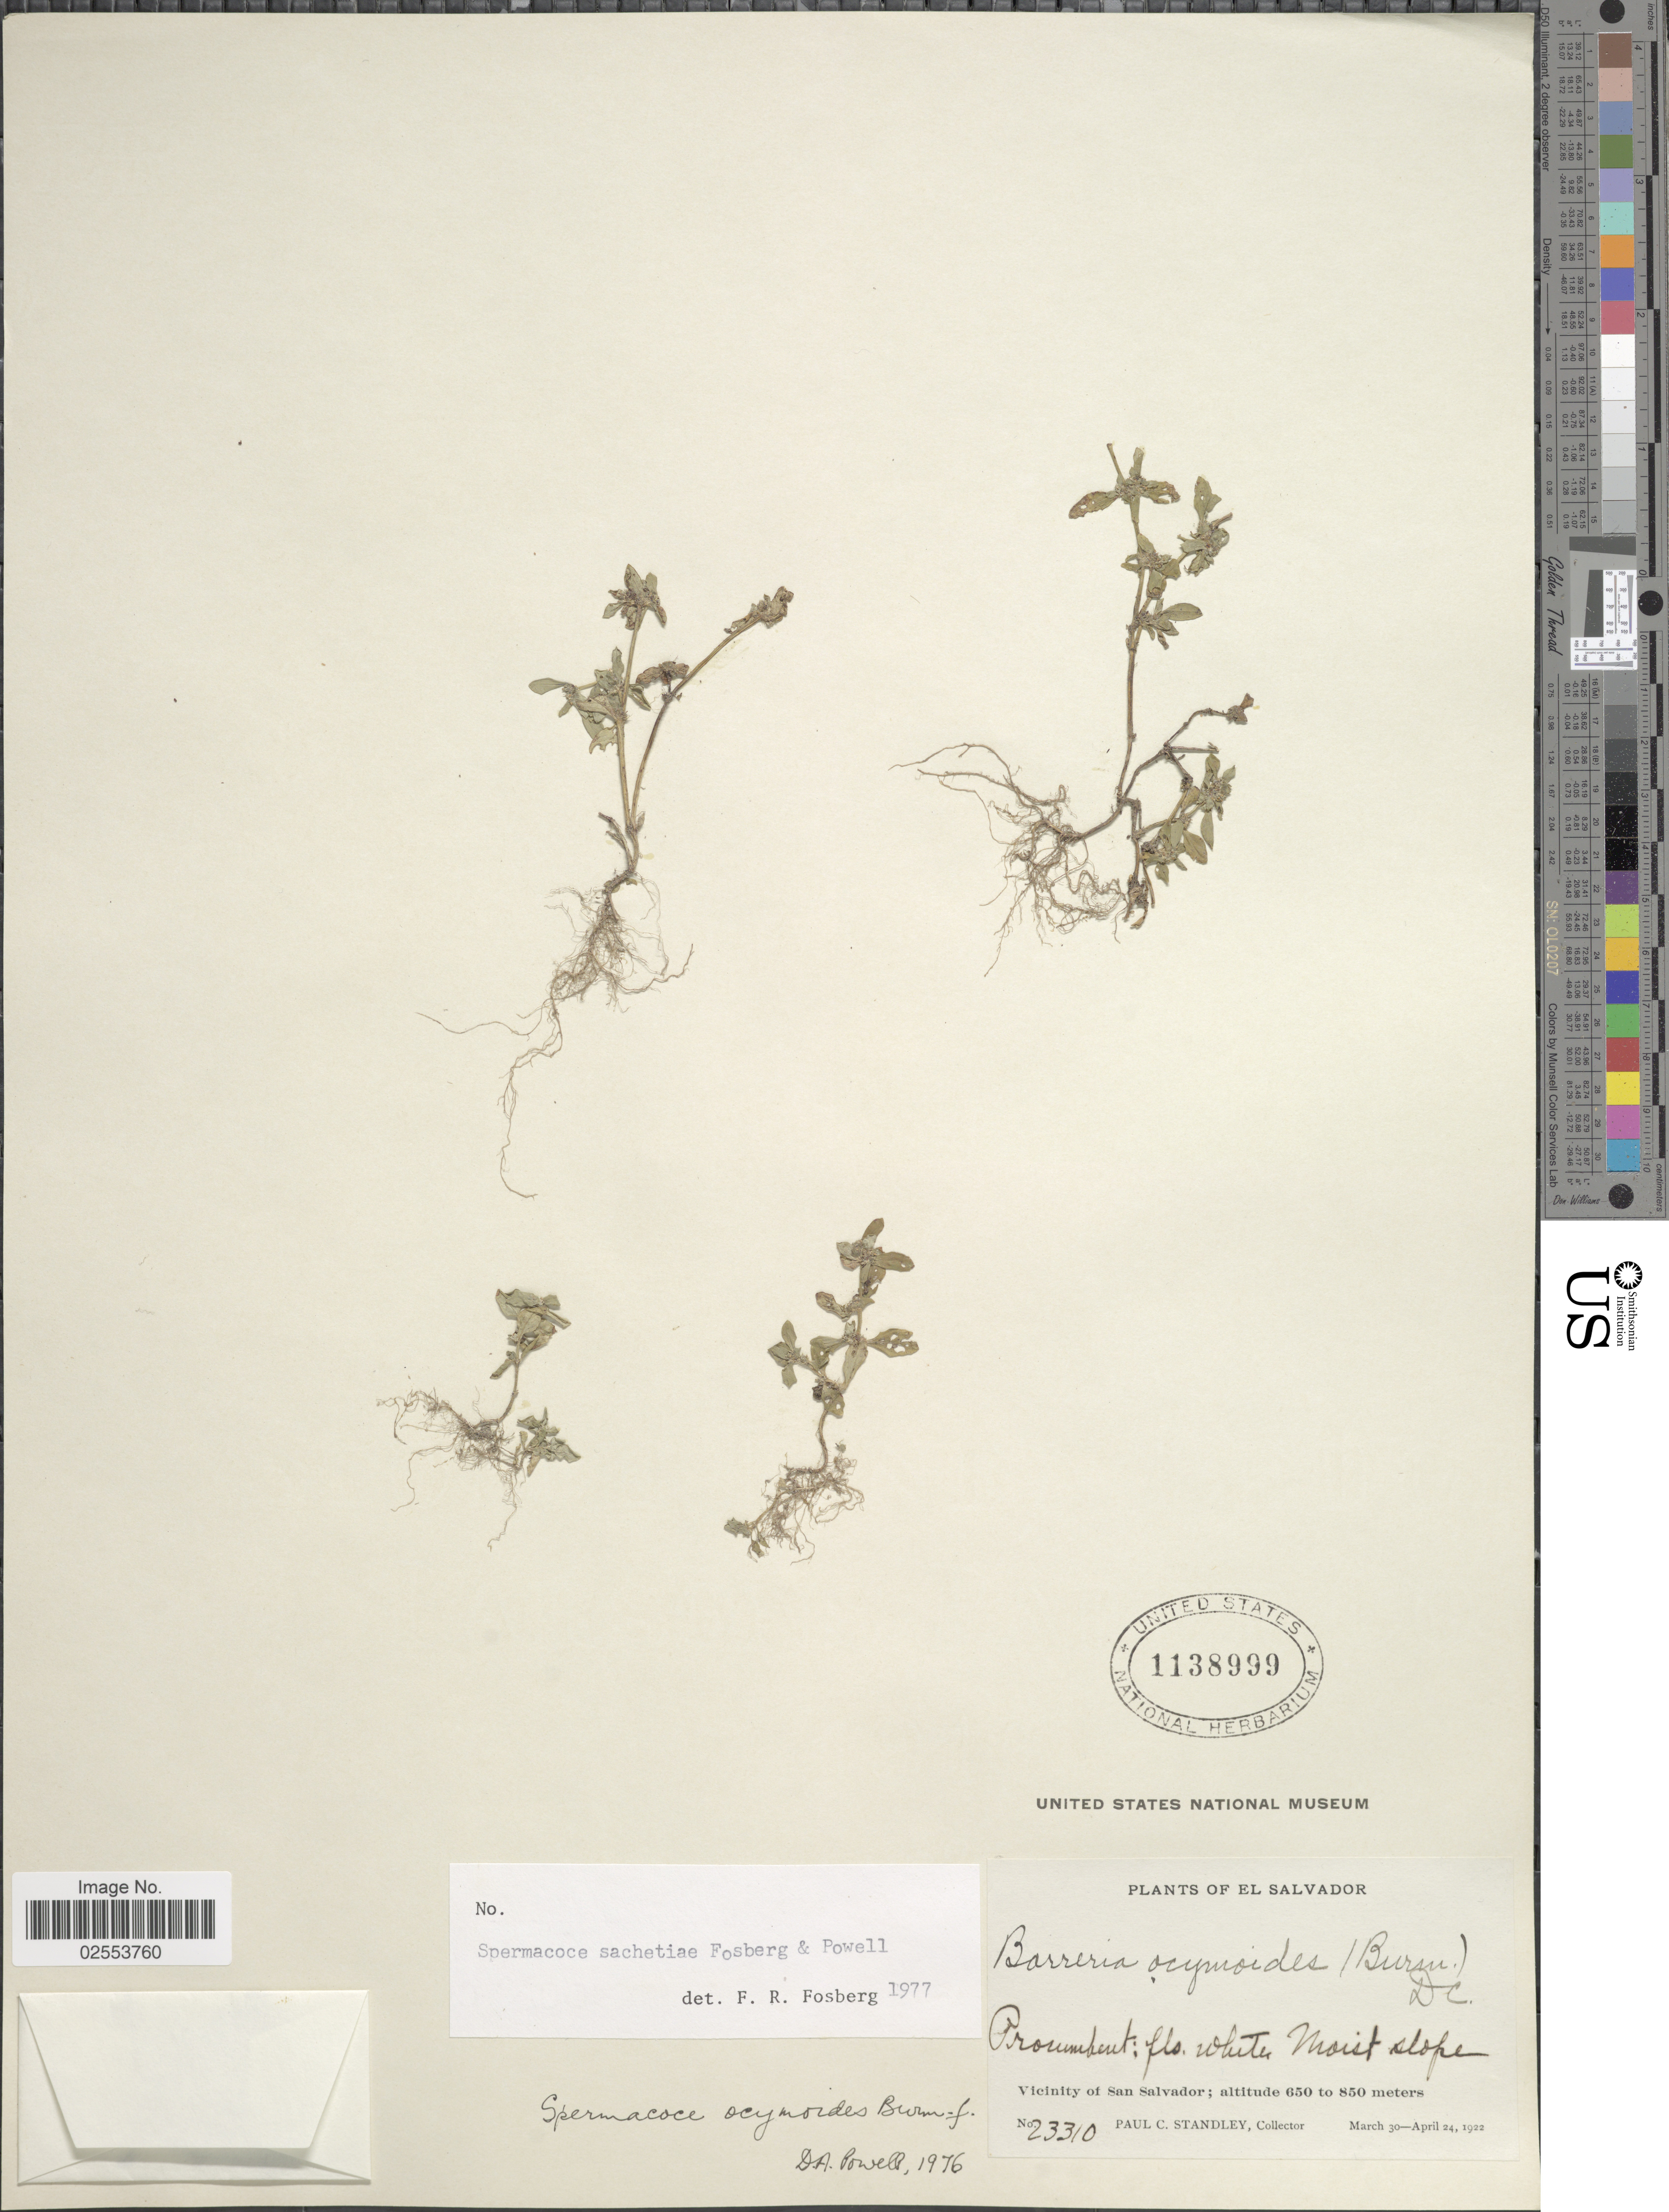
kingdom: Plantae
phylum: Tracheophyta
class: Magnoliopsida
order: Gentianales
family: Rubiaceae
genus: Spermacoce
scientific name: Spermacoce sachetiae Fosberg & D.A. Powell sp. nov. ined.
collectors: P. C. Standley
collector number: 23310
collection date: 1922-03-30/1922-04-24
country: El Salvador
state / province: San Salvador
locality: Moist slope, Vicinity of San Salvador.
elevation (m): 650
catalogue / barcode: US 1138999